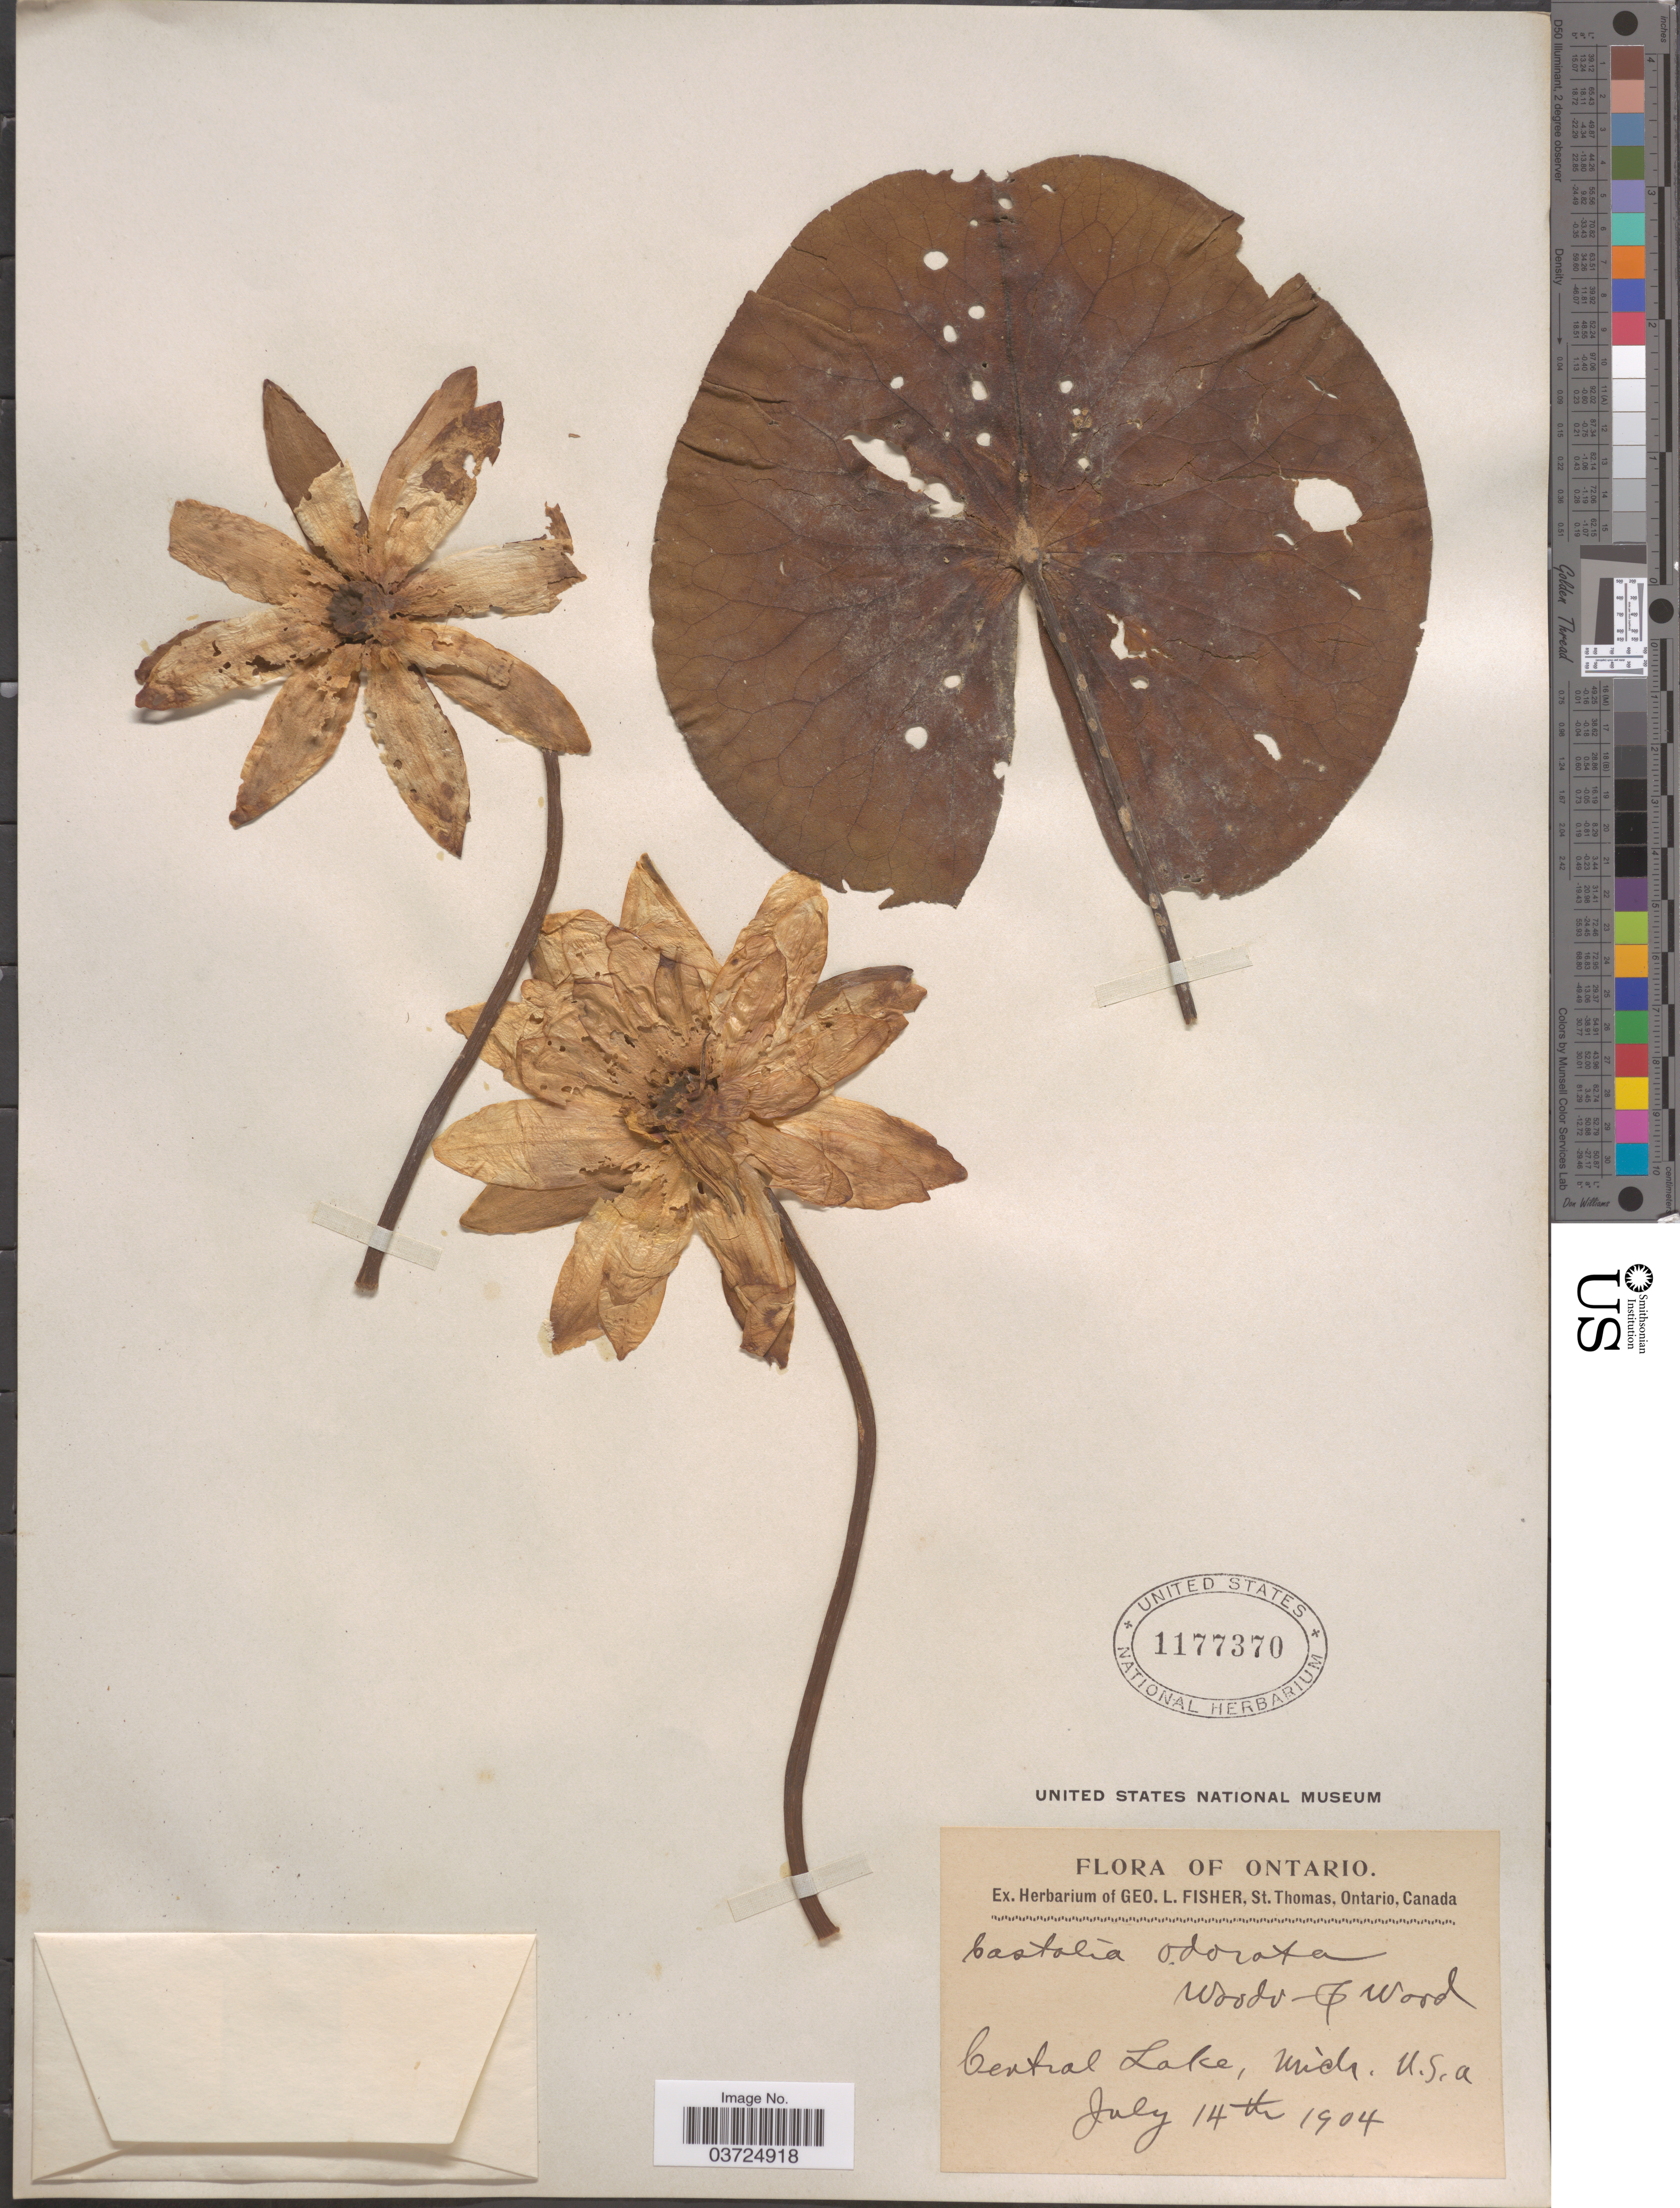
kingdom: Plantae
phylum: Tracheophyta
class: Magnoliopsida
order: Nymphaeales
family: Nymphaeaceae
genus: Nymphaea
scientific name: Nymphaea odorata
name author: Aiton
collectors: ex herb. Geo L. Fisher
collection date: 1904-07-14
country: United States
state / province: Michigan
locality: Central Lake.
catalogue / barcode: US 1177370